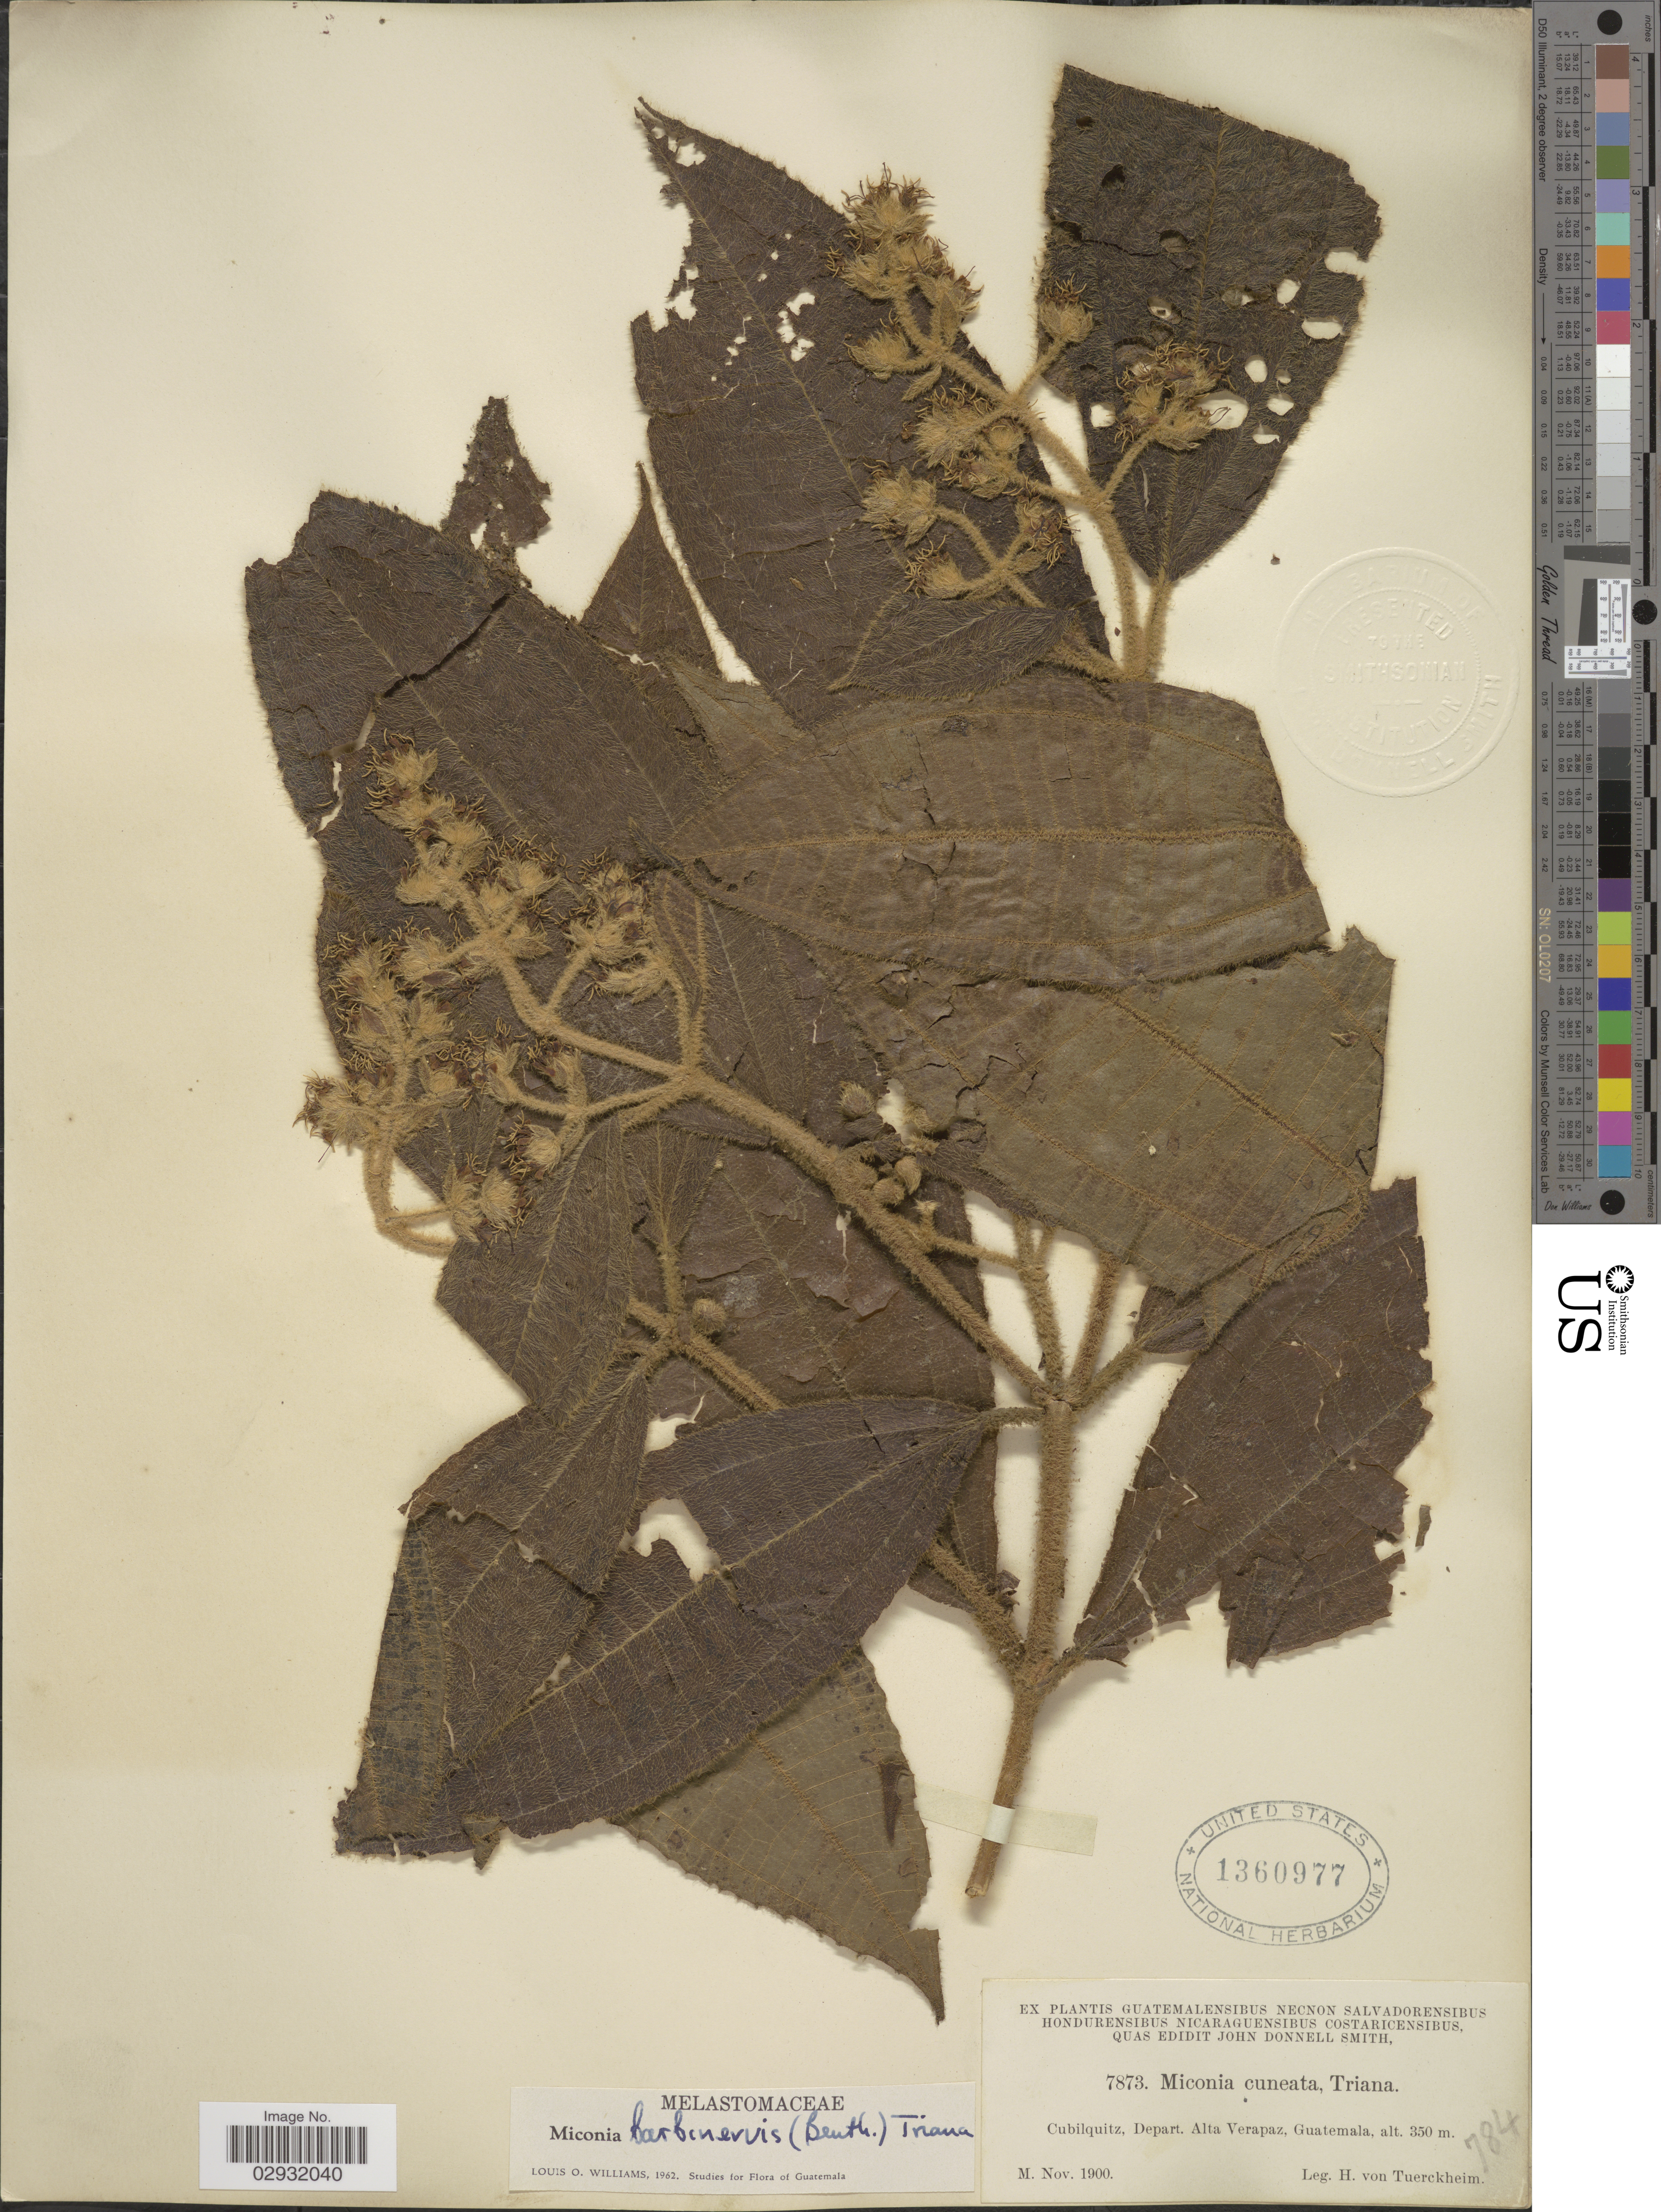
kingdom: Plantae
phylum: Tracheophyta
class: Magnoliopsida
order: Myrtales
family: Melastomataceae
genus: Miconia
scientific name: Miconia barbinervis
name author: (Benth.) Triana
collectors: H. von Türckheim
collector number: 7873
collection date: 1900-11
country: Guatemala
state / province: Alta Verapaz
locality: Cubulquitz, Depart. Alta Verapaz.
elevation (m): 350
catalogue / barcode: US 1360977